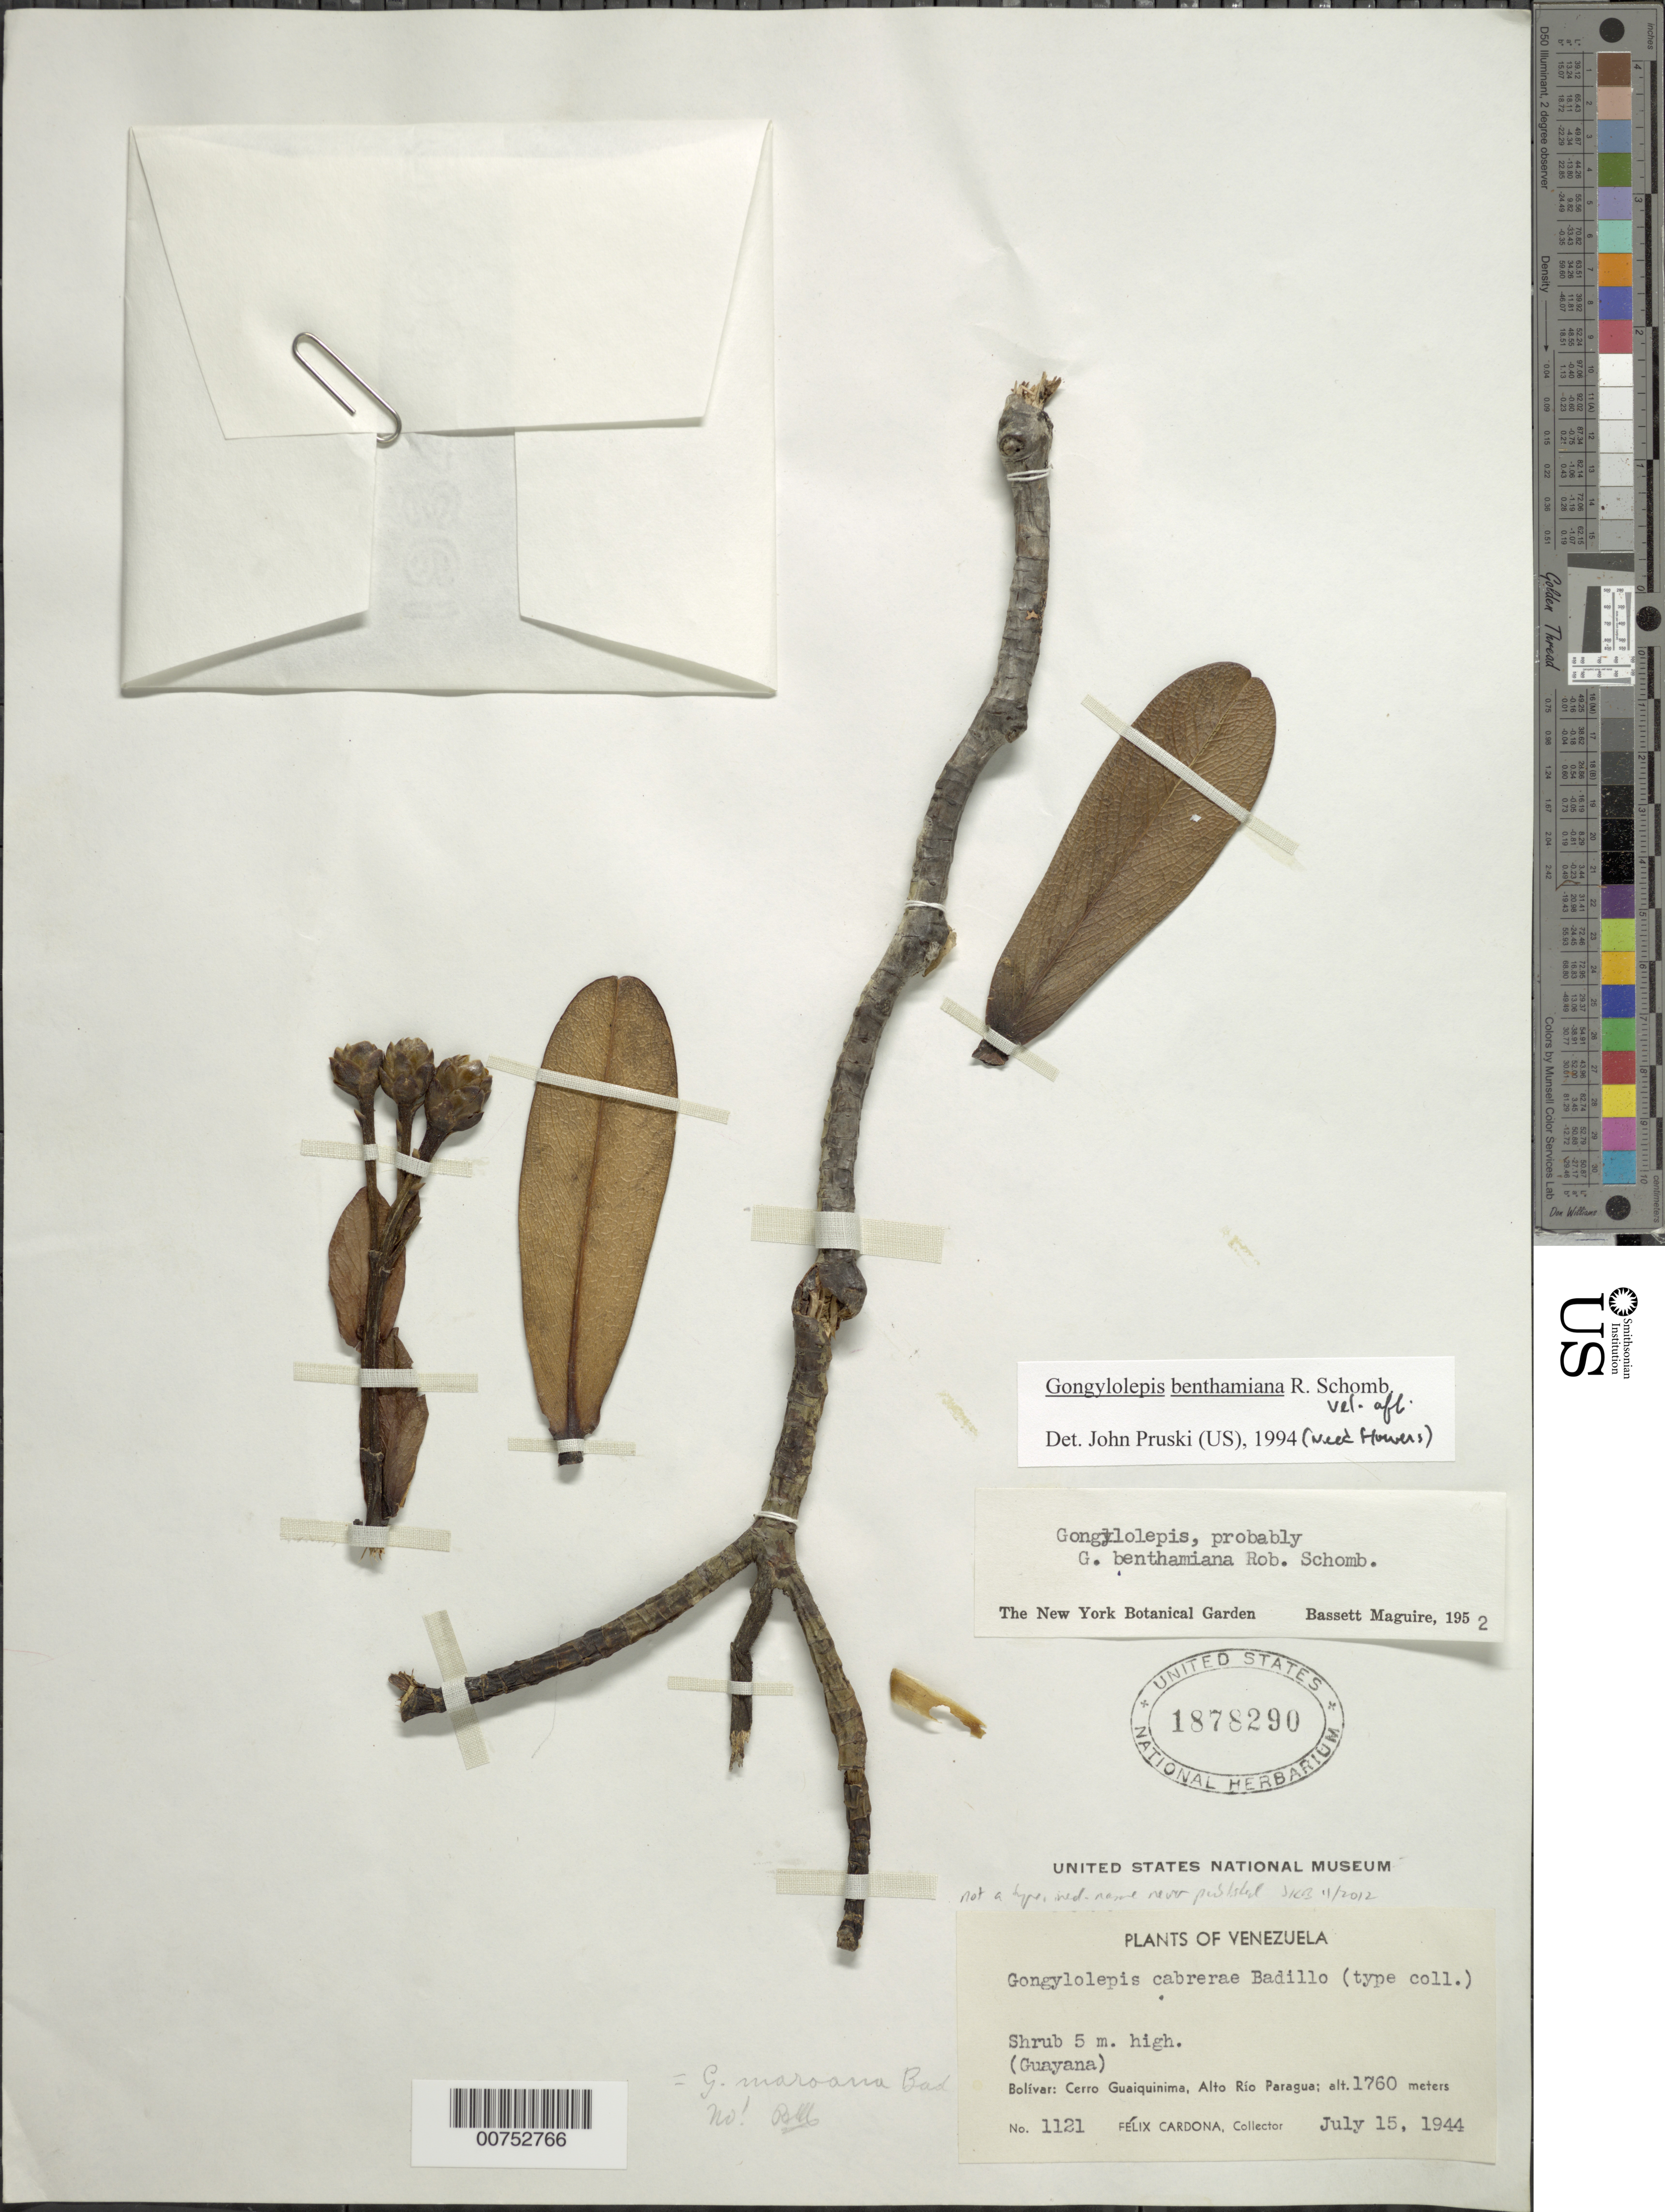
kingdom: Plantae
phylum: Tracheophyta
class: Magnoliopsida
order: Asterales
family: Asteraceae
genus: Gongylolepis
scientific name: Gongylolepis benthamiana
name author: R.H. Schomb.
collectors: F. Cardona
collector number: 1121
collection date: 1944-07-15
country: Venezuela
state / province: Bolivar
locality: Cerro Guaiquinima, Alto Rio Paragua, Guayana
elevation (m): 1760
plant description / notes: Annotated as type of Gongylolepis cabrerae Badillo (apparently an ined. name, never published)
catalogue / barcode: US 1878290